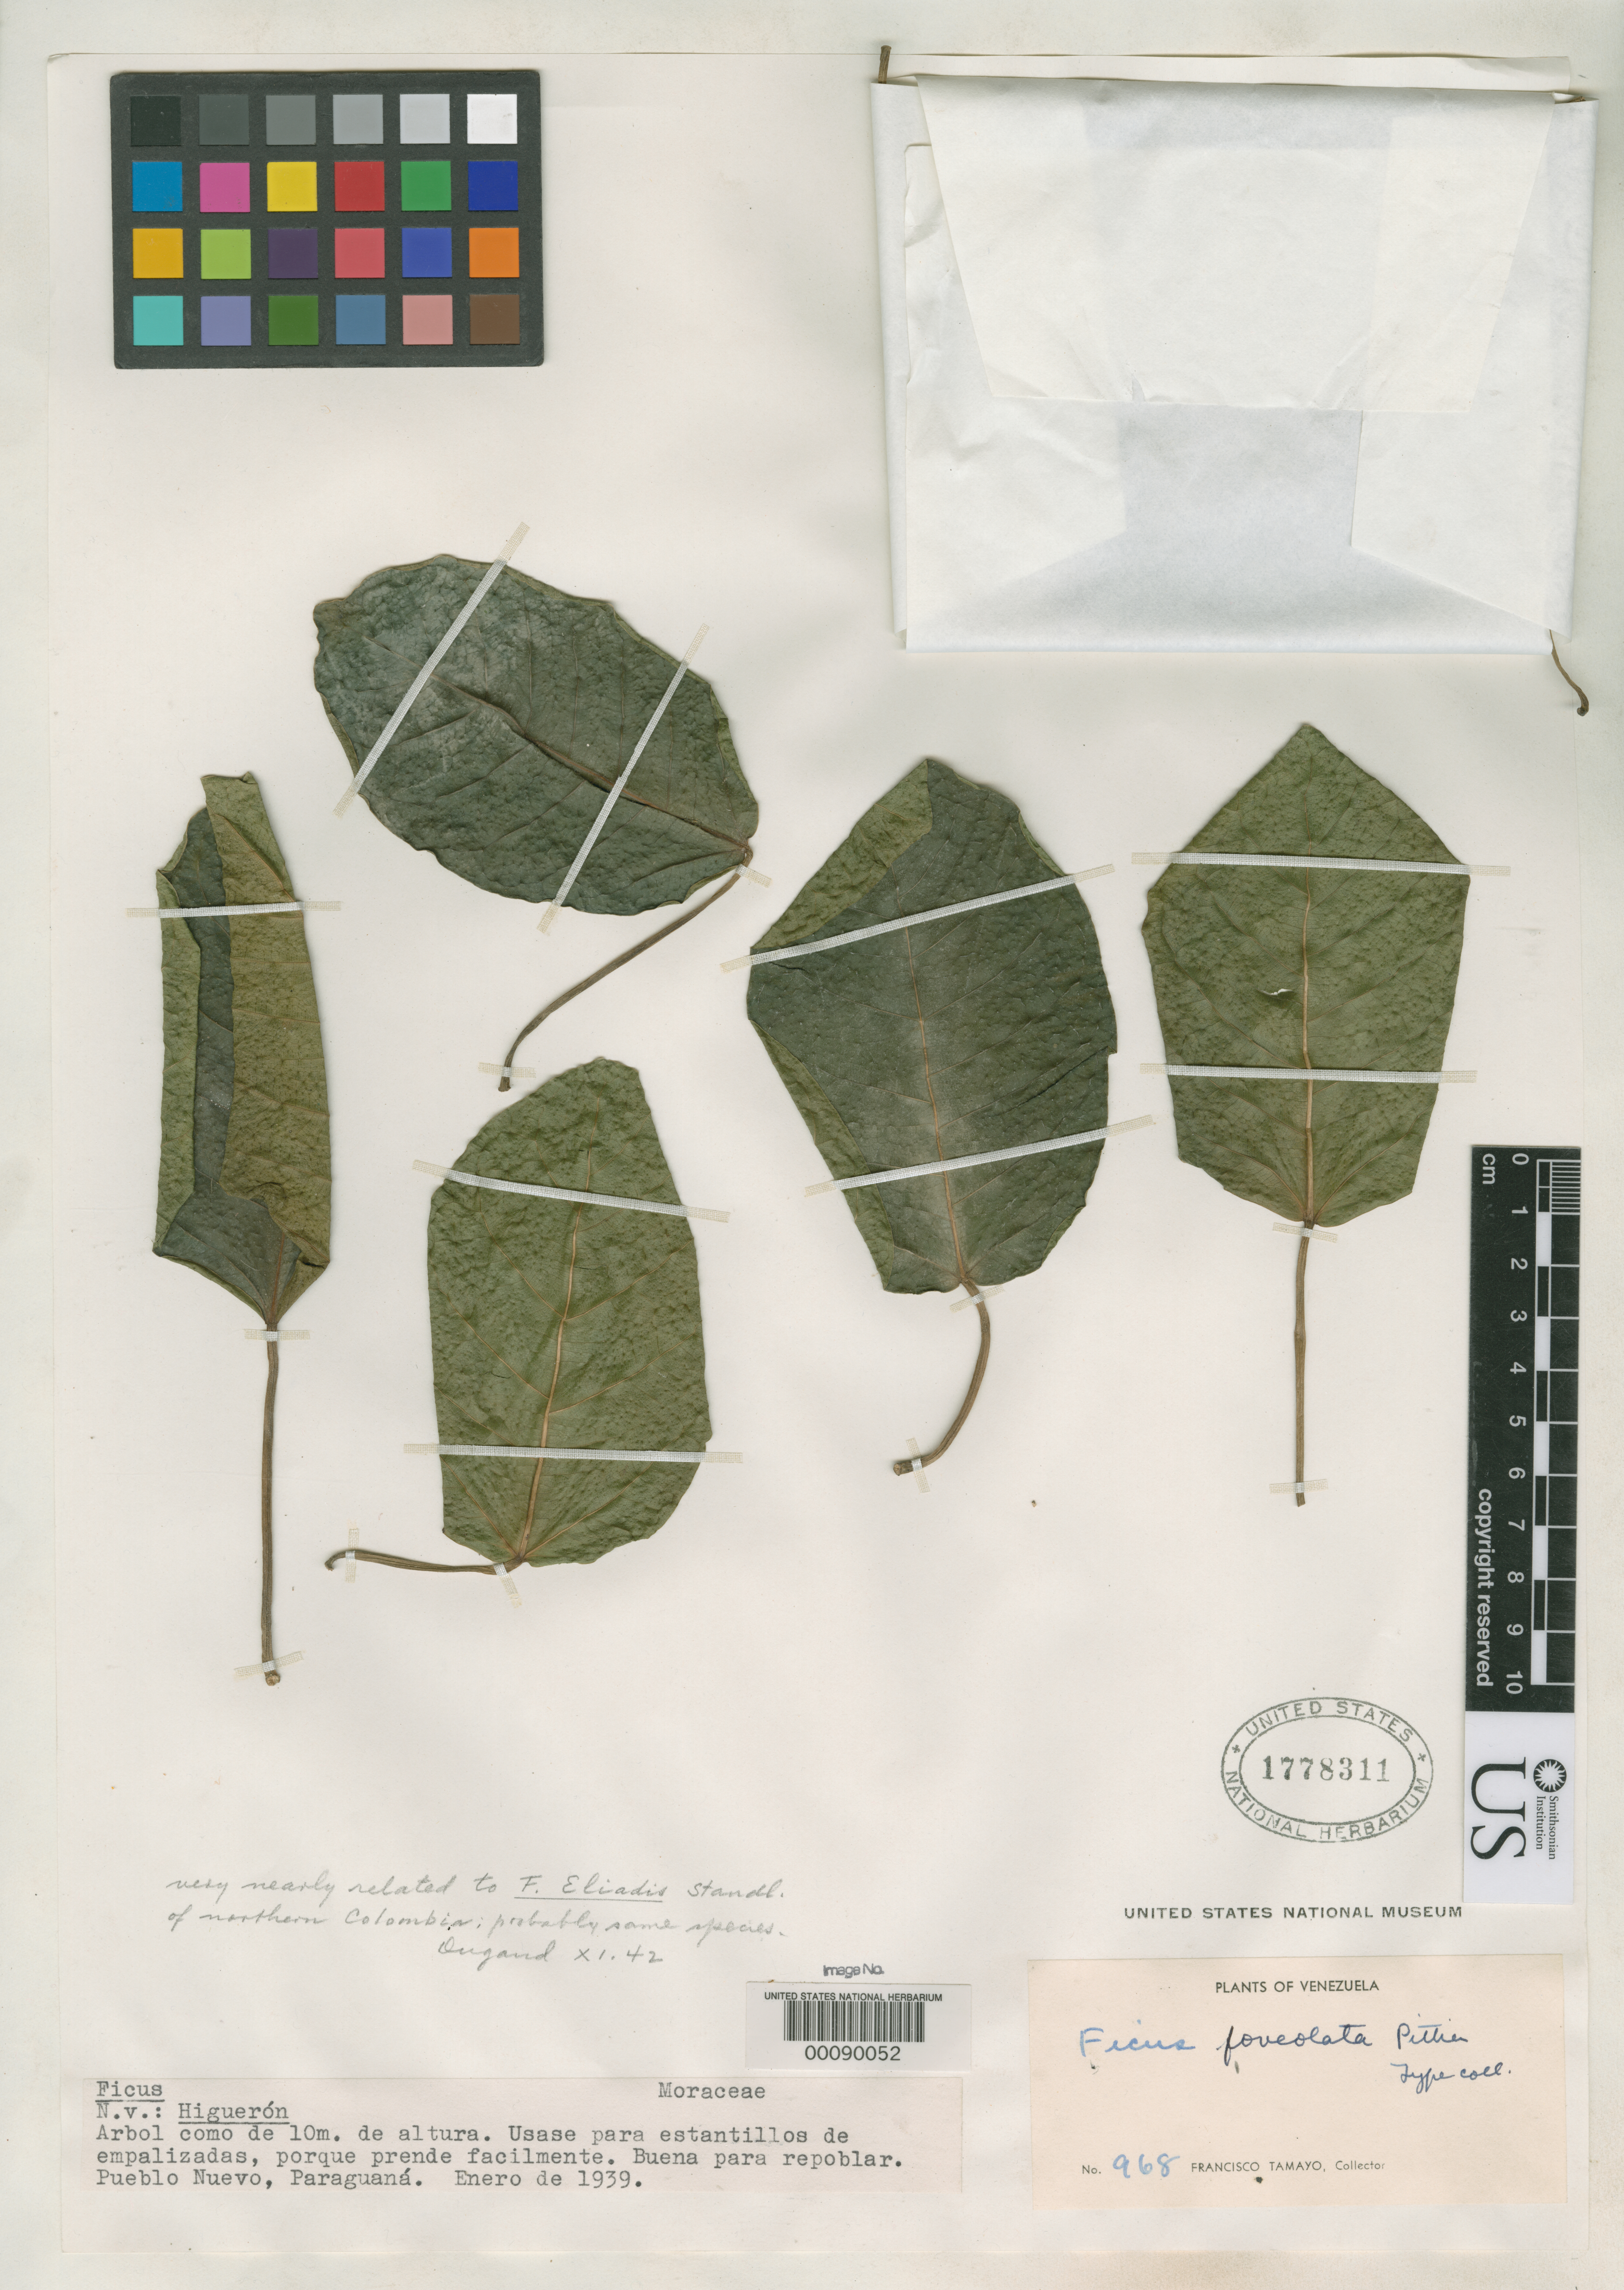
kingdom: Plantae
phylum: Tracheophyta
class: Magnoliopsida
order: Rosales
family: Moraceae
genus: Ficus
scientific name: Ficus foveolata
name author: Pittier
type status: Isotype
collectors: F. Tamayo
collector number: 968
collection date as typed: Jan 1939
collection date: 1939-01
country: Venezuela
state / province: Falcón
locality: Pueblo Nuevo, Paraguana.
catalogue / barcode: US 1778311